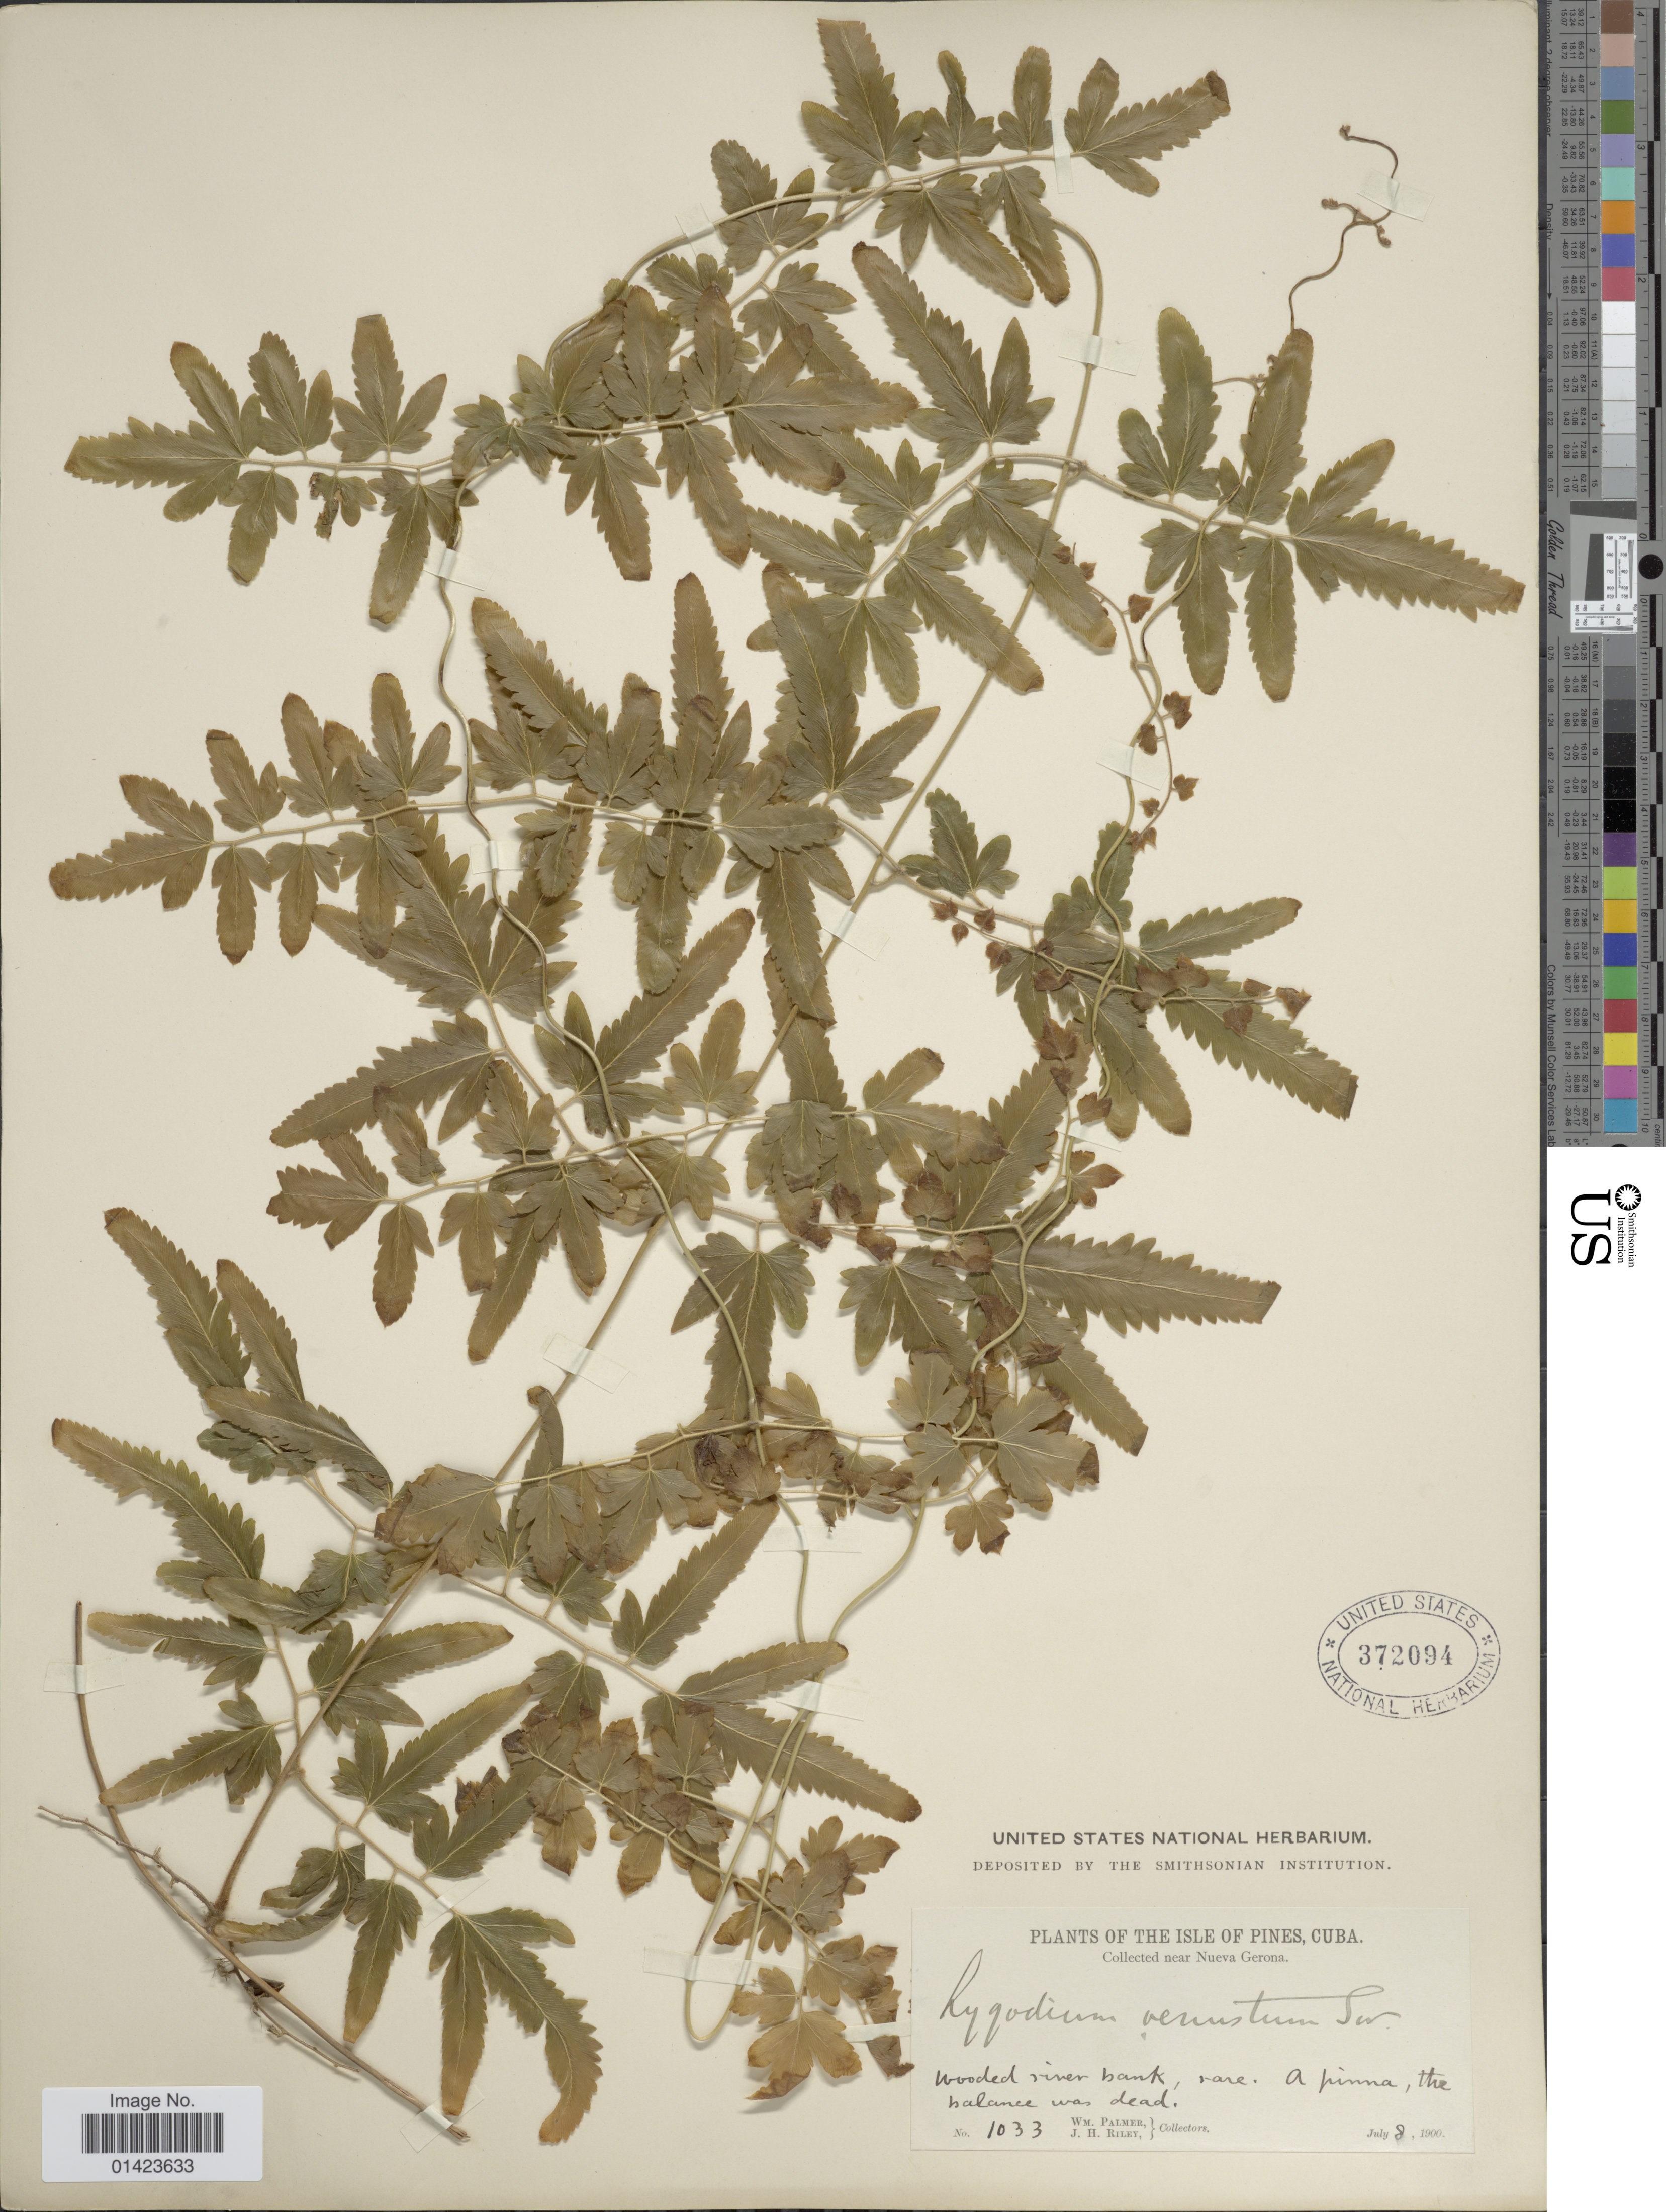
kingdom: Plantae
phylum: Tracheophyta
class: Polypodiopsida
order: Schizaeales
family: Lygodiaceae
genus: Lygodium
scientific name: Lygodium venustum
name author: Sw.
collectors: W. Palmer & J. H. Riley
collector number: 1033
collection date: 1900-07-08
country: Cuba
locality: Isle of Pines, Near Nueva Gerona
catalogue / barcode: US 372094